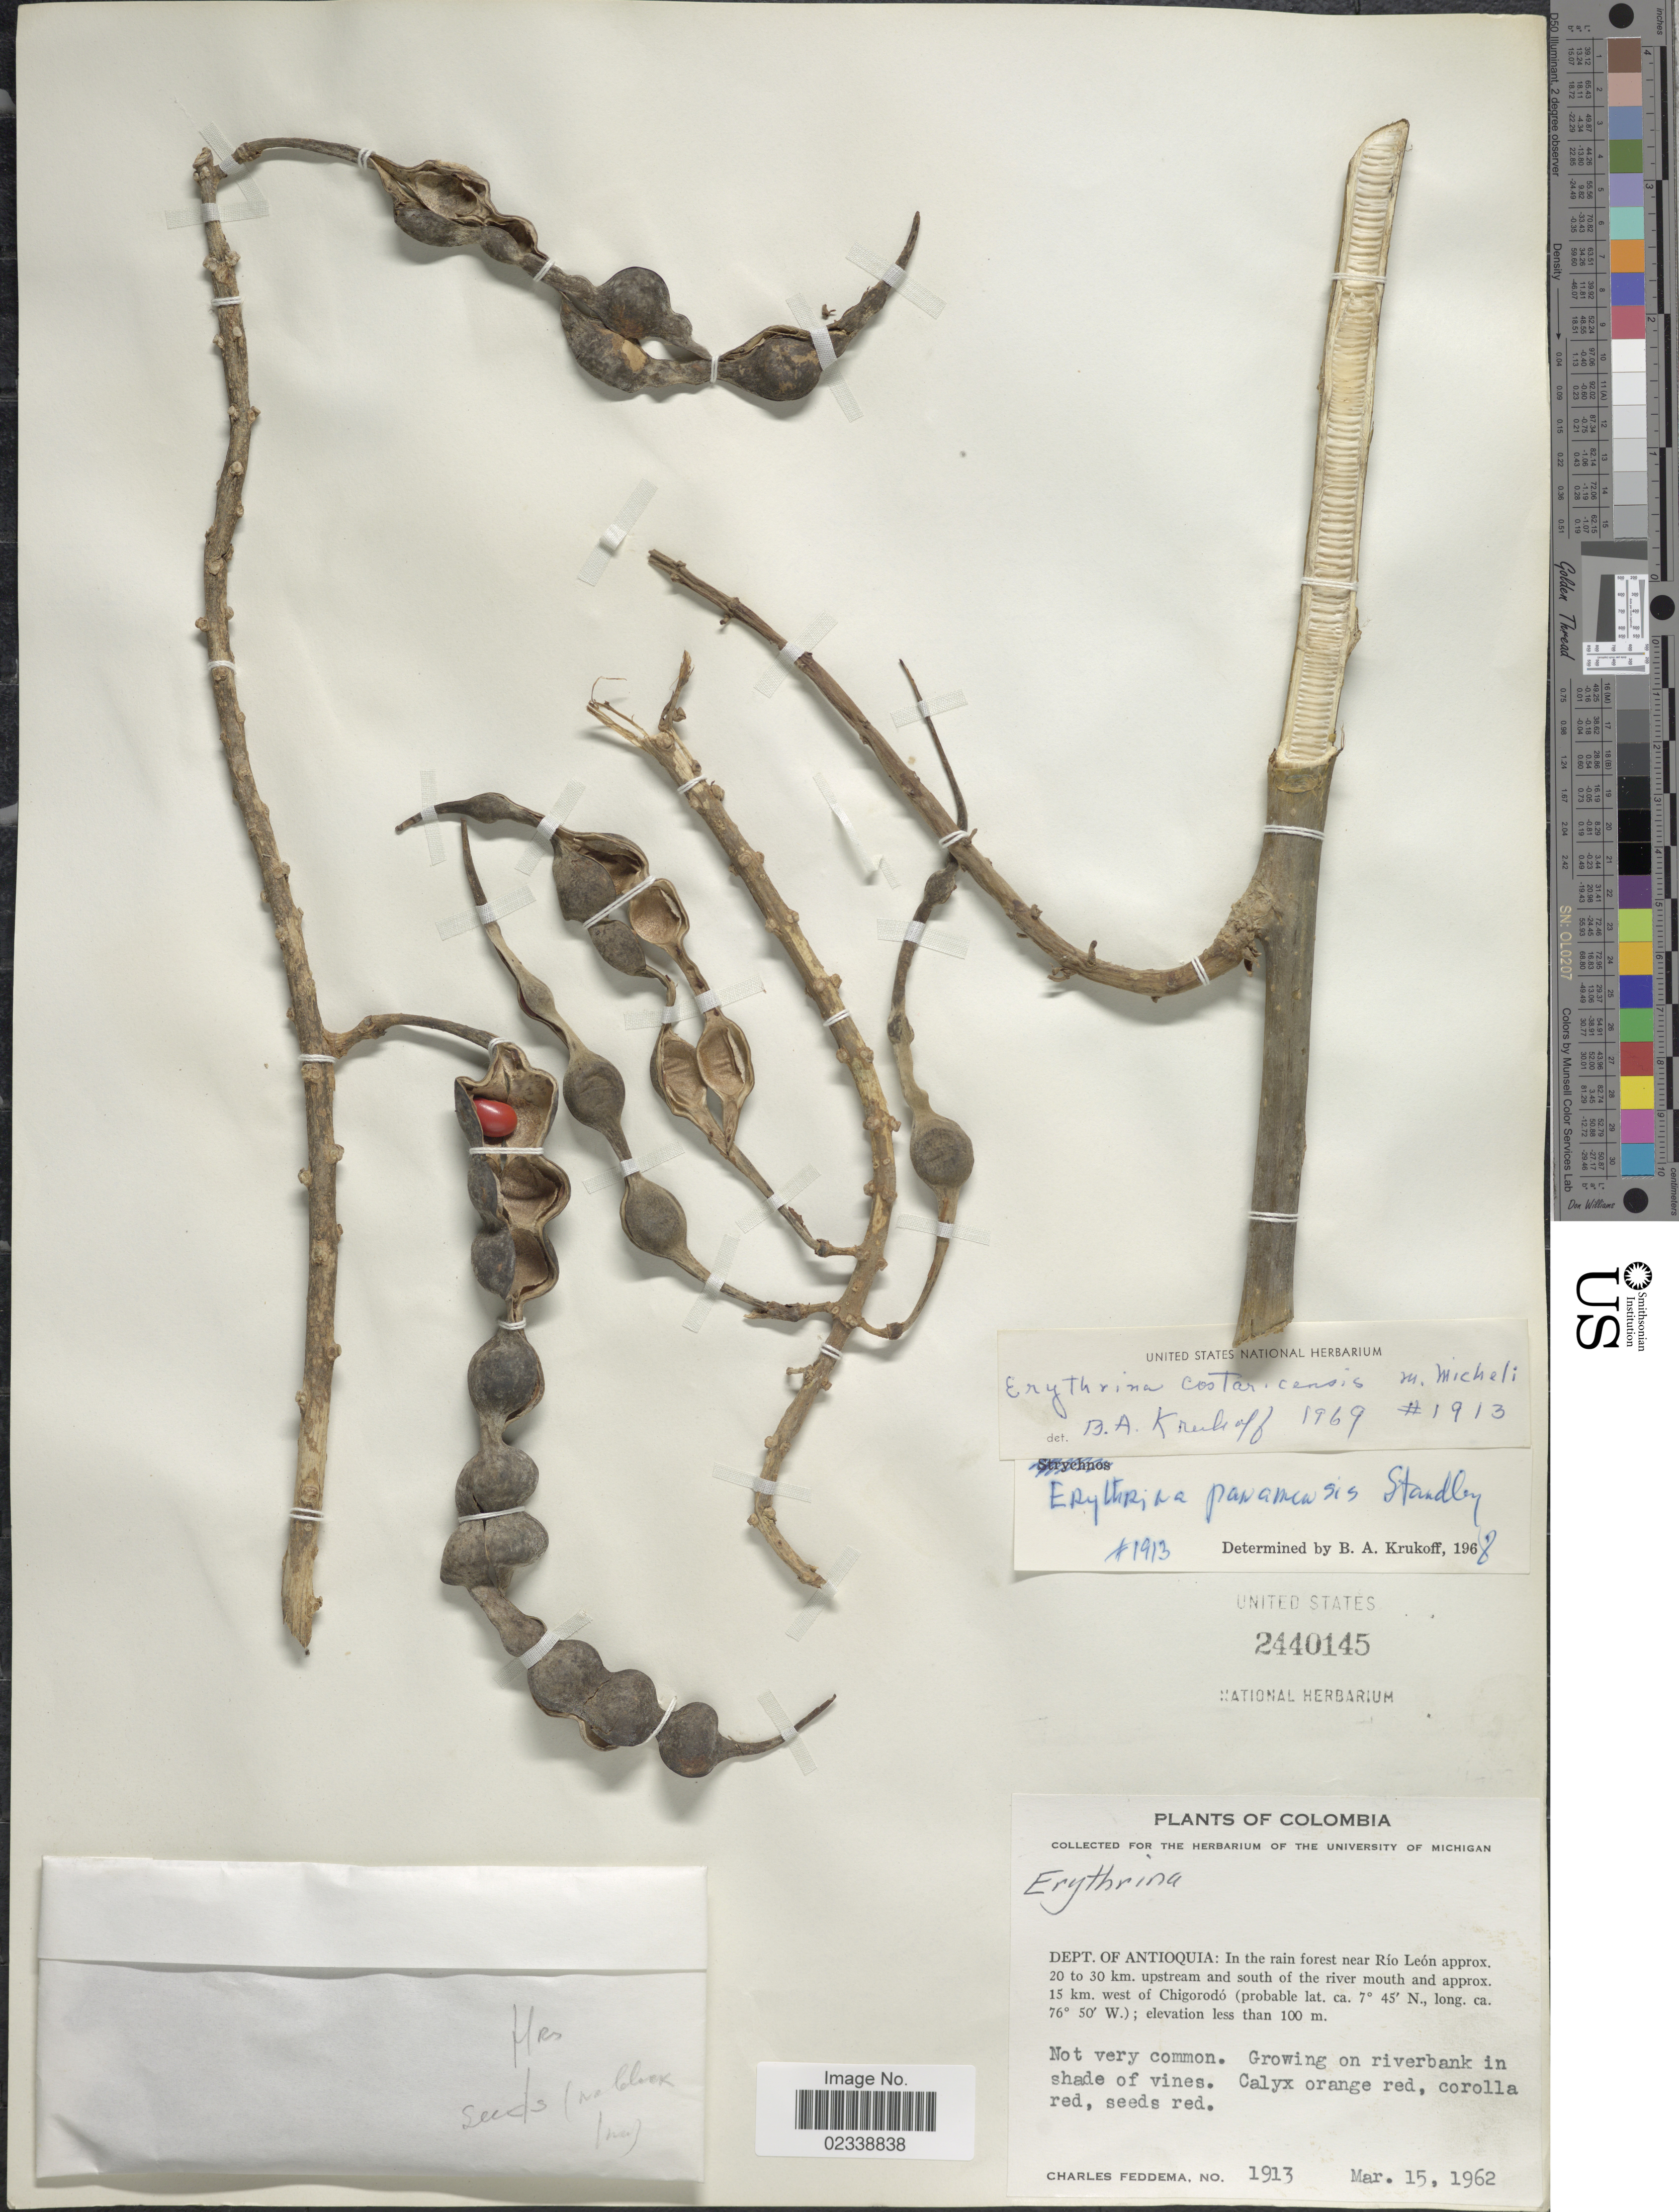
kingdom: Plantae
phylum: Tracheophyta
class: Magnoliopsida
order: Fabales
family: Fabaceae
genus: Erythrina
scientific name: Erythrina costaricensis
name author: Micheli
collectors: C. Feddema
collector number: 1913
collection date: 1962-03-15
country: Colombia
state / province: Antioquia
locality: In the rain forest near Rio Leon approx. 20 to 30 km upstream and south of the river mouth and approx. 15 km west of Chigorodo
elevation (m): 100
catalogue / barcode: US 2440145